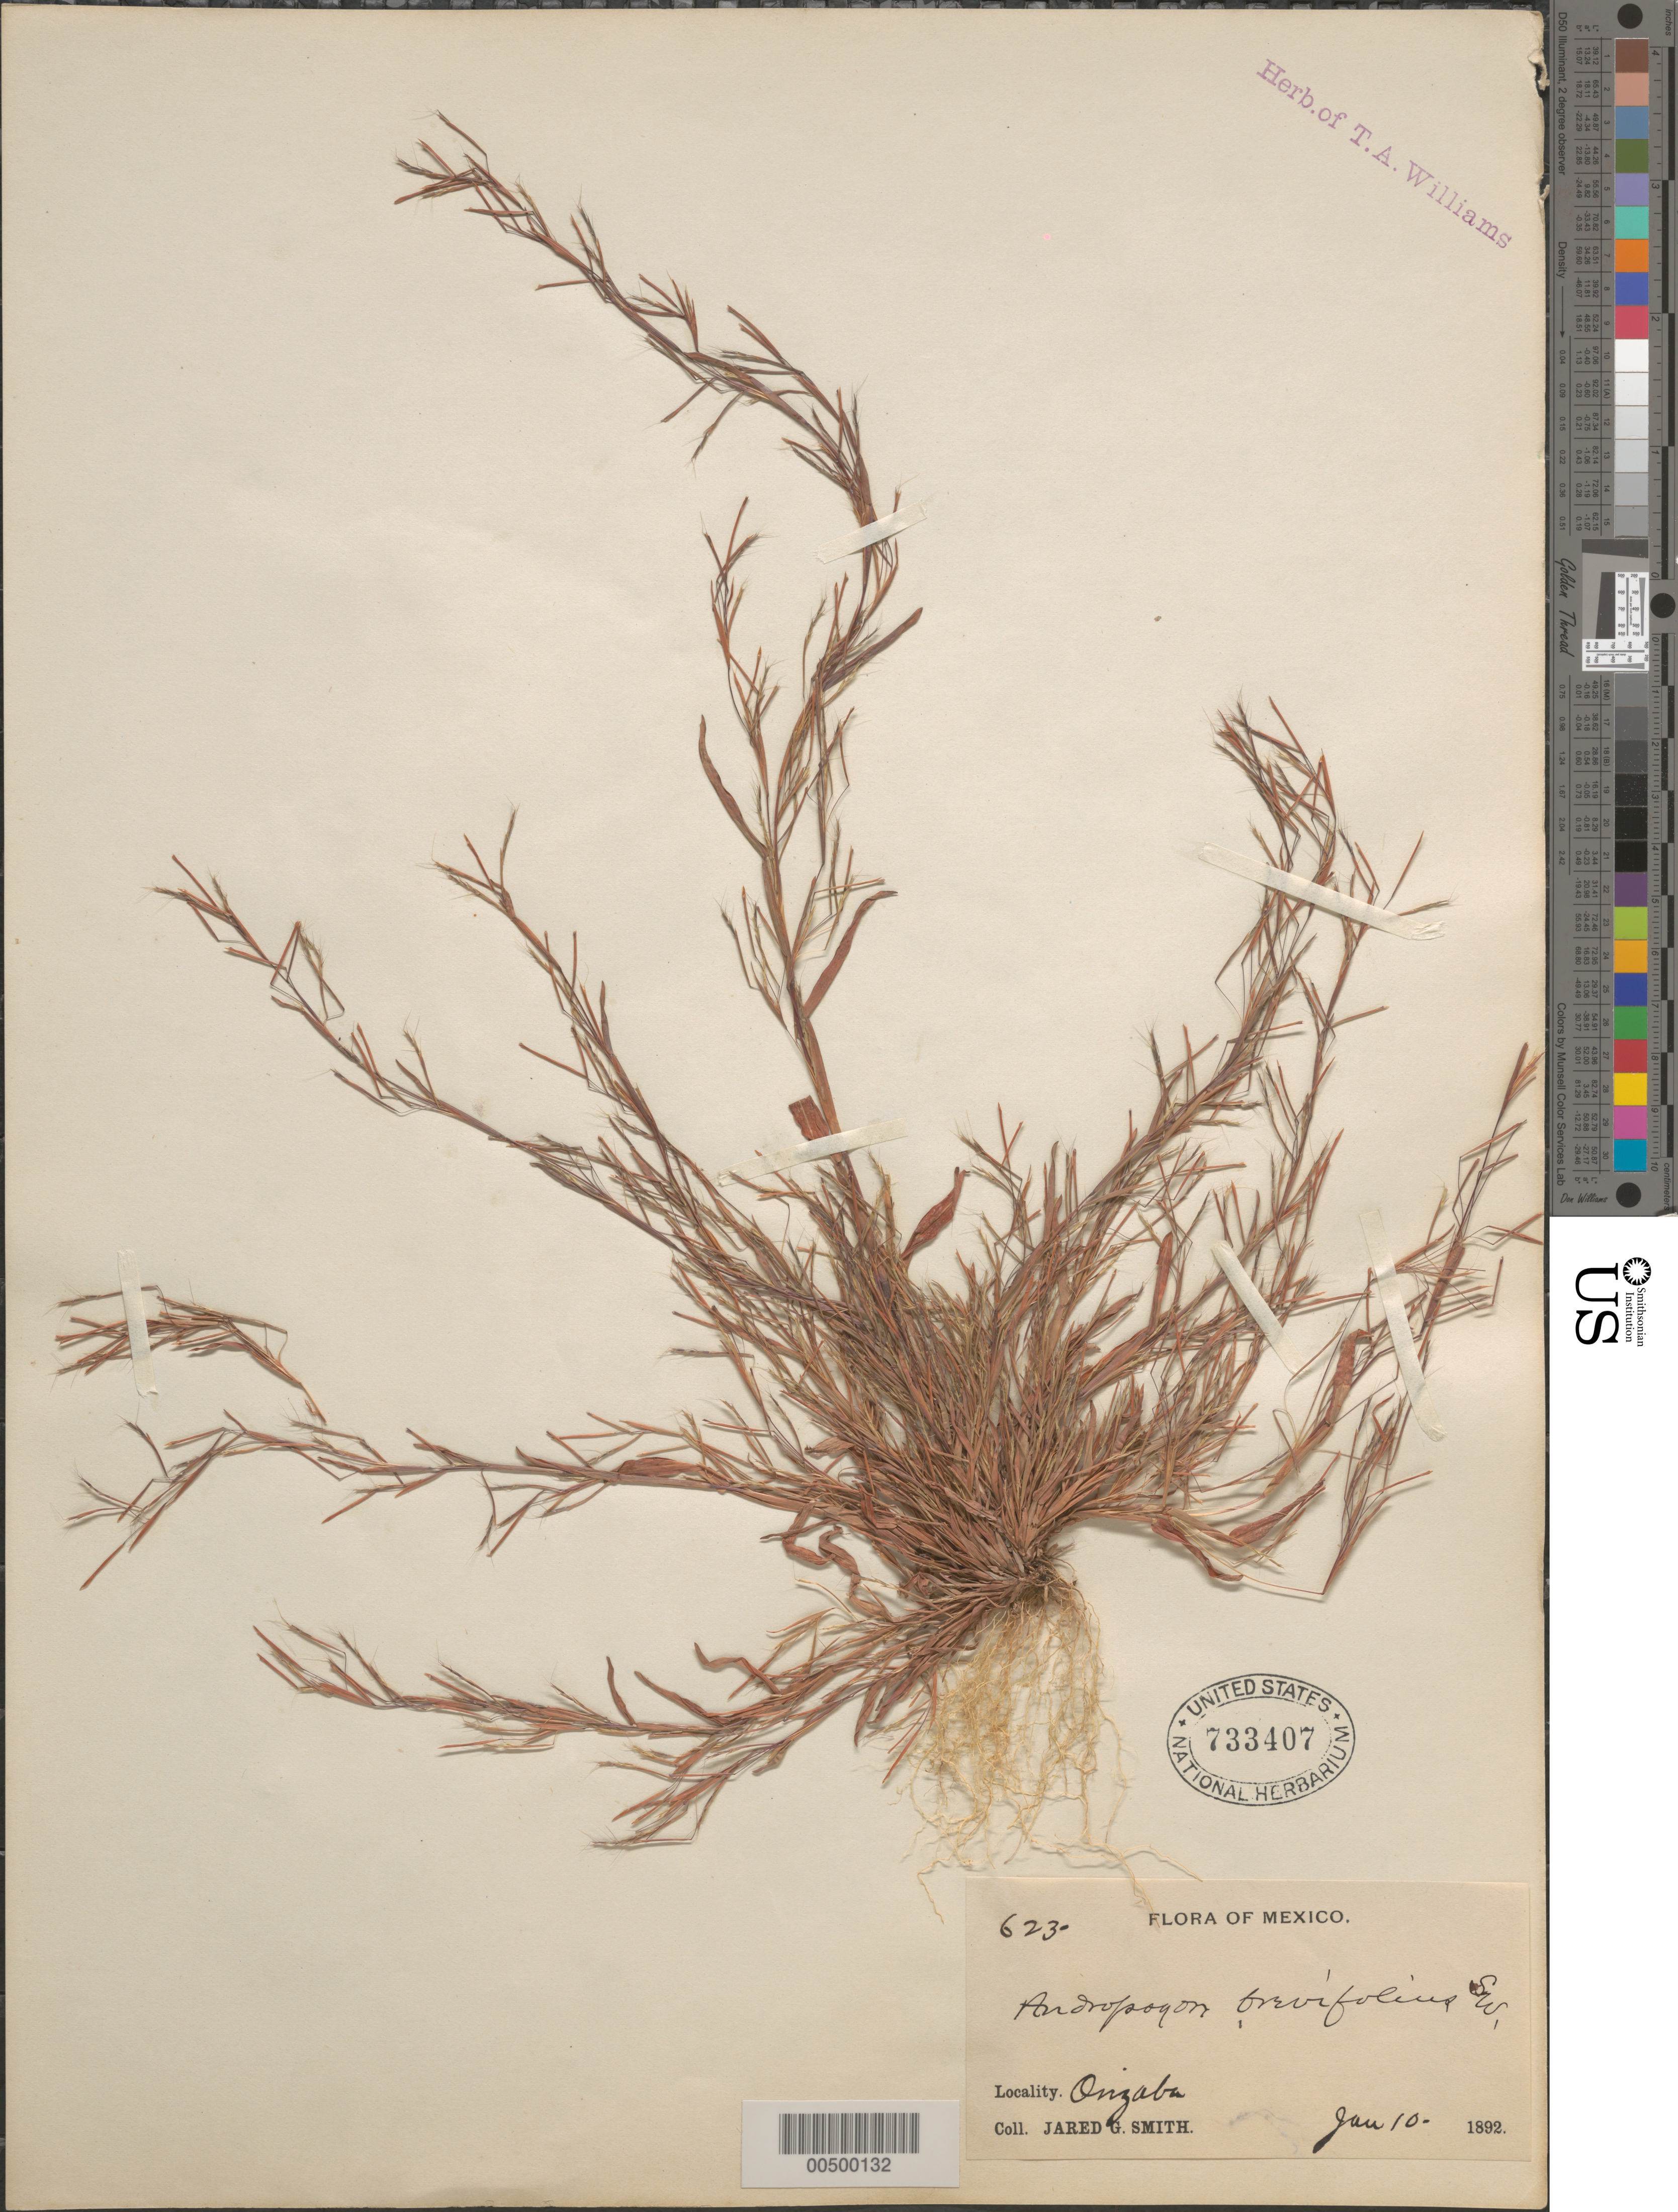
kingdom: Plantae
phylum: Tracheophyta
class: Liliopsida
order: Poales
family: Poaceae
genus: Schizachyrium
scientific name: Schizachyrium brevifolium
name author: (Sw.) Nees ex Büse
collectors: J. G. Smith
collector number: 623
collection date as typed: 10 Jan 1892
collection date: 1892-01-10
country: Mexico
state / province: Veracruz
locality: Orizaba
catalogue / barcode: US 733407